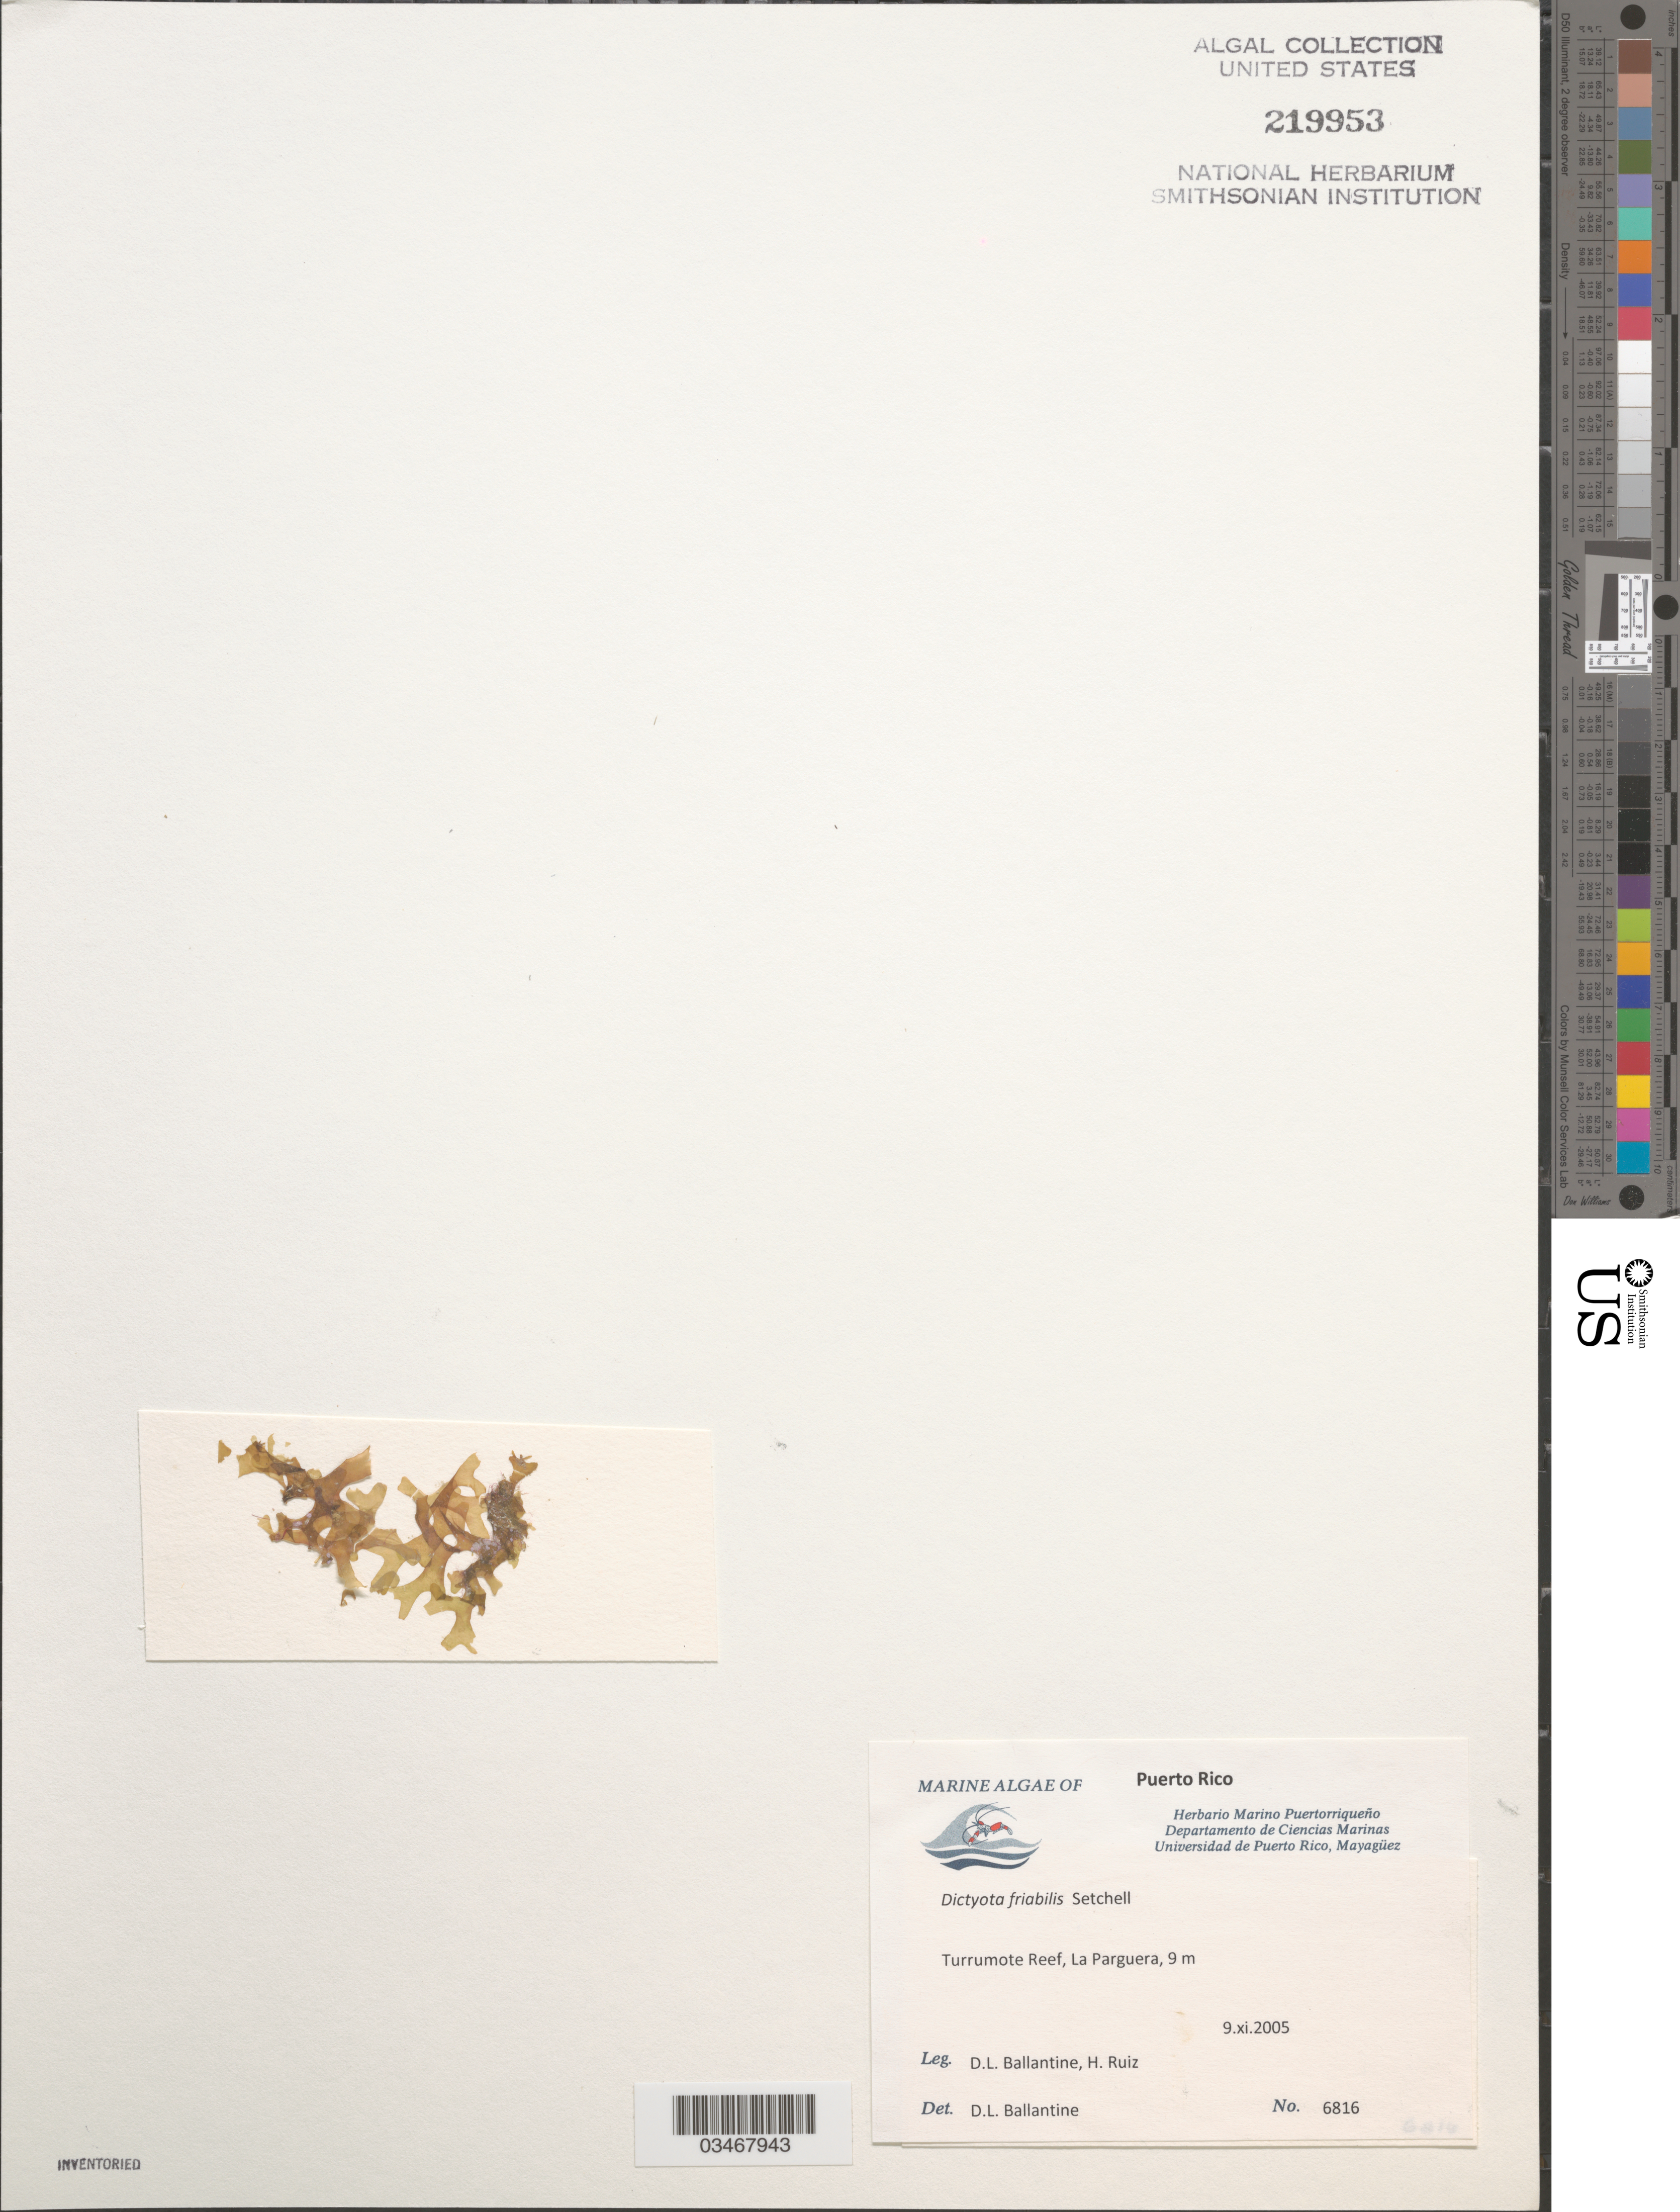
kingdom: Chromista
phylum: Ochrophyta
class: Phaeophyceae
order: Dictyotales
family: Dictyotaceae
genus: Dictyota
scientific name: Dictyota friabilis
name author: Setch.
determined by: Ballantine, D. L.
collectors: D.L. Ballantine & H. Ruiz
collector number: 6816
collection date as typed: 09 Nov 2005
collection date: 2005-11-09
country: Puerto Rico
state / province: Lajas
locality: Turumote Reef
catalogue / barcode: US 219953